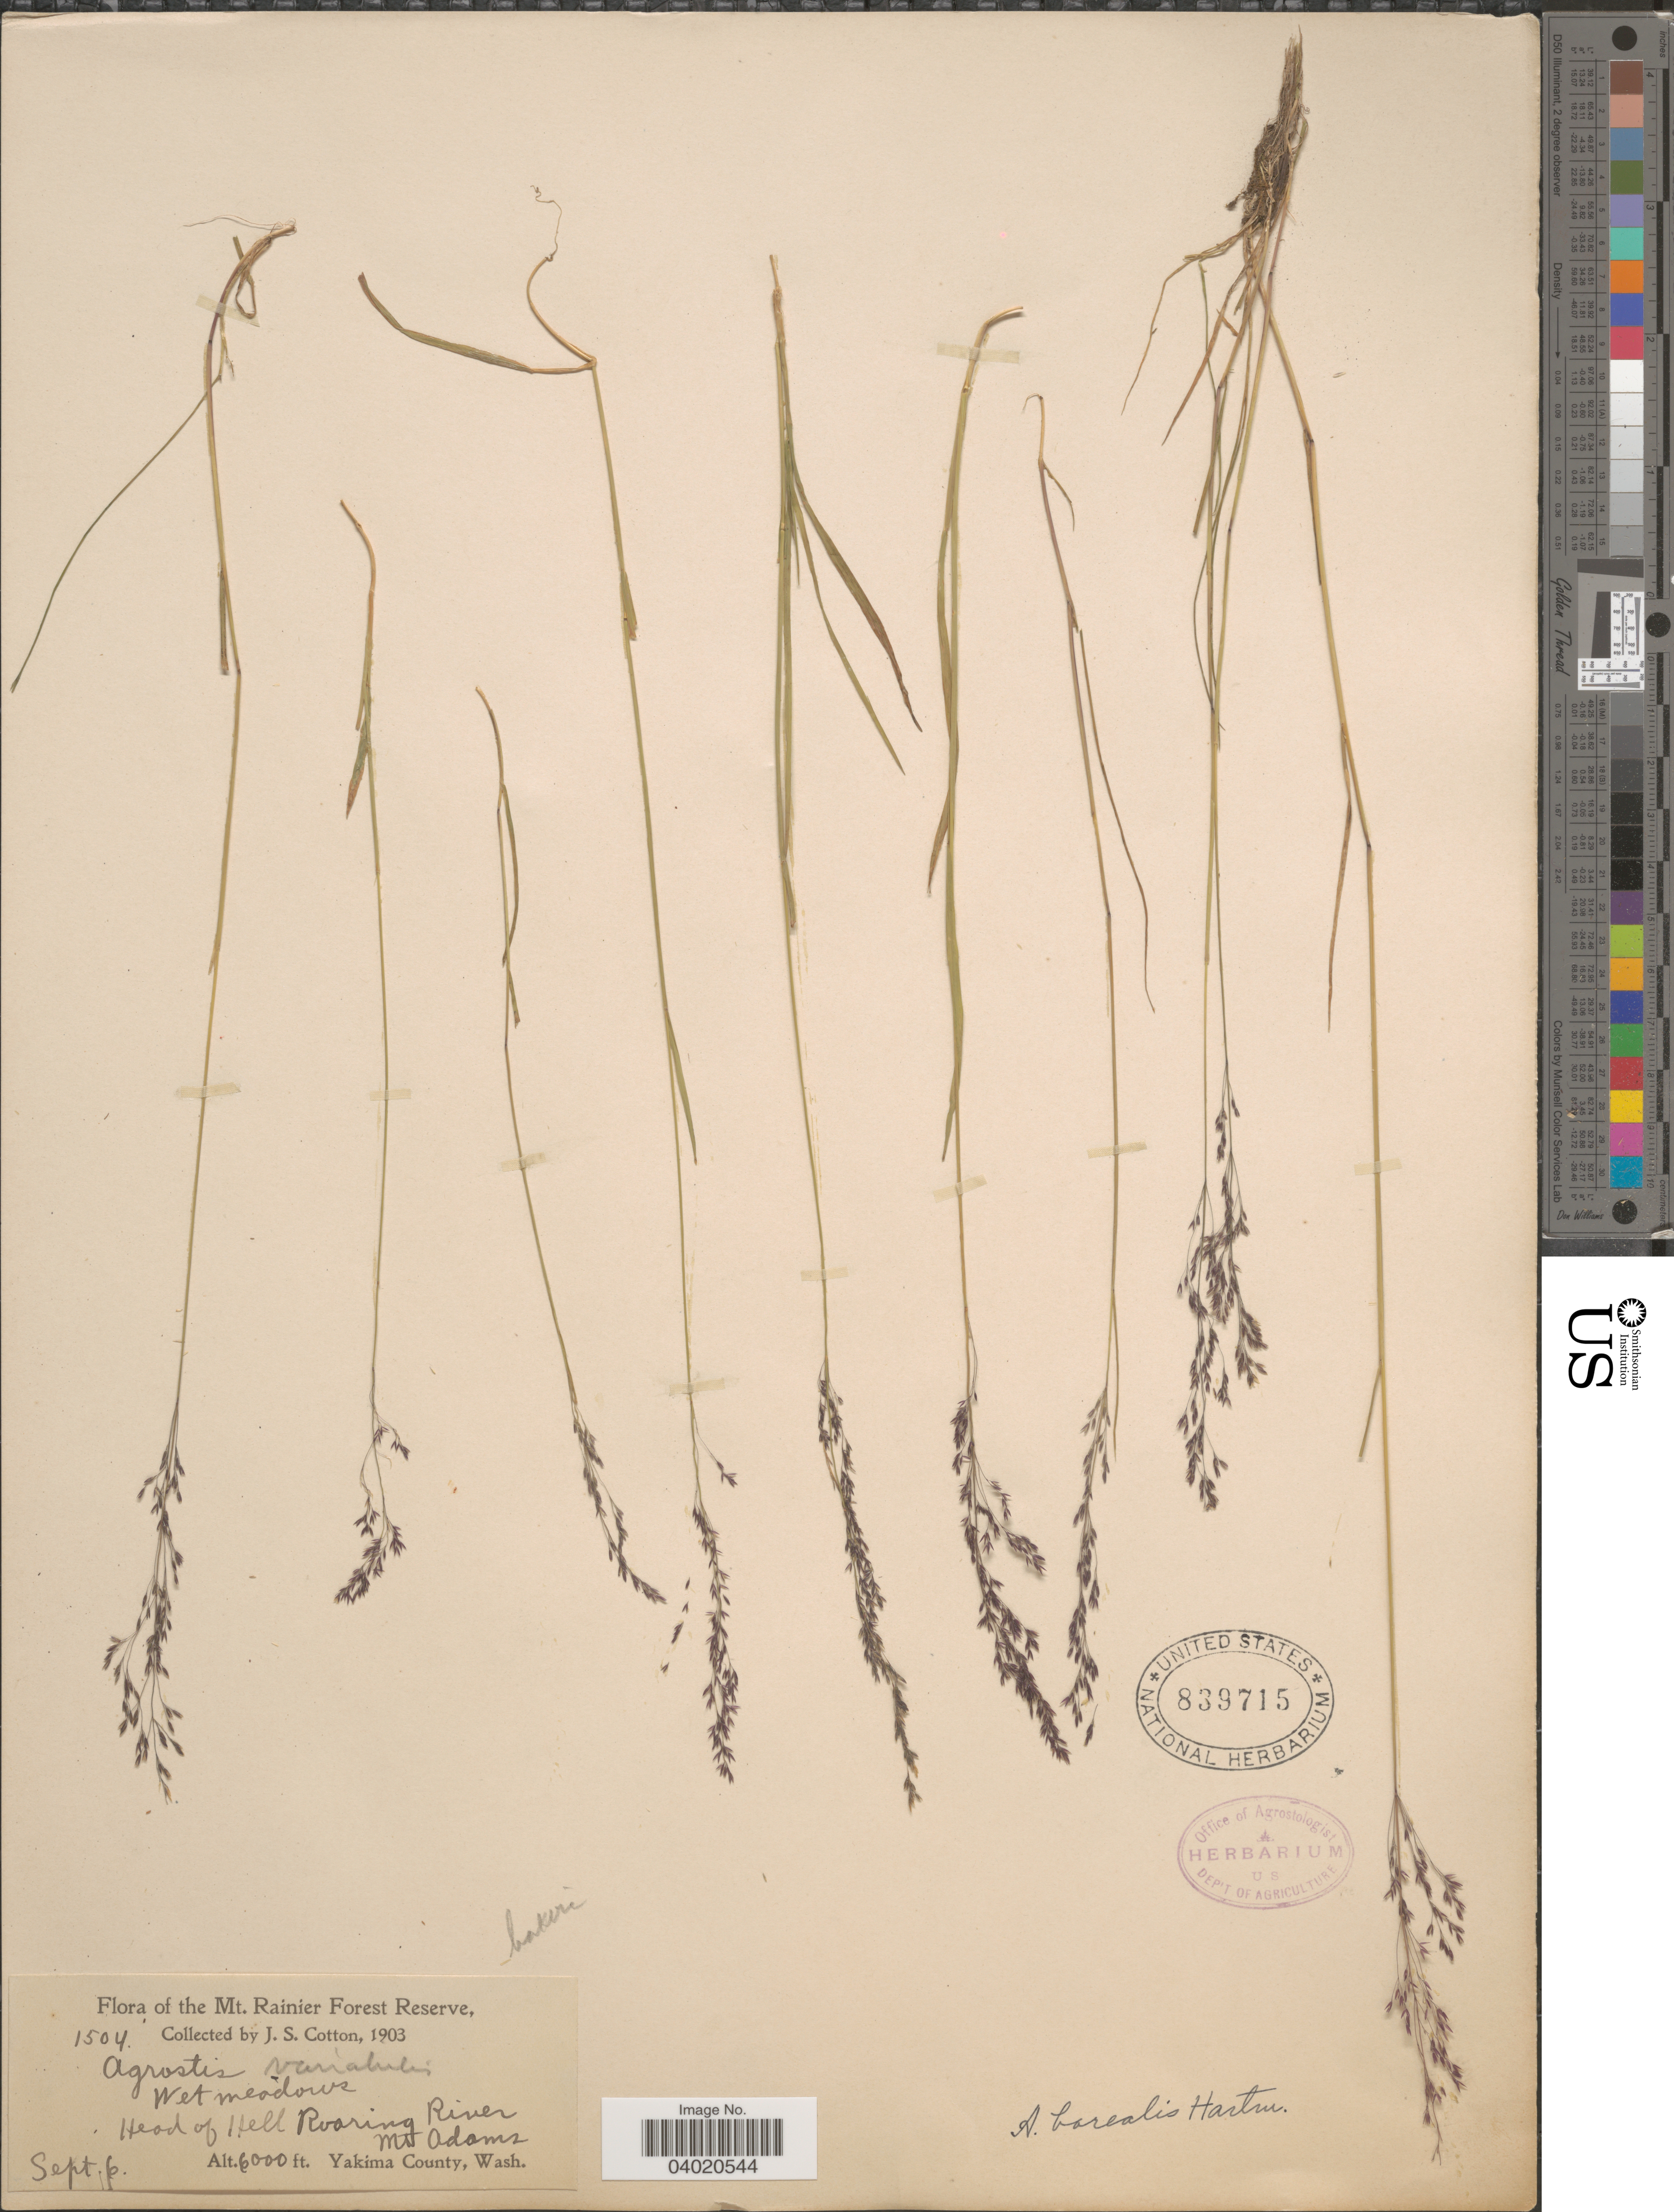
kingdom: Plantae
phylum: Tracheophyta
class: Liliopsida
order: Poales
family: Poaceae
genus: Agrostis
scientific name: Agrostis idahoensis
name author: Nash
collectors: J. S. Cotton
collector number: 1504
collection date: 1903-09-06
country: United States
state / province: Washington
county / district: Yakima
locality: Mt. Rainier Forest Reserve. Head of Hell Roaring River. Mt. Adams. Yakima County.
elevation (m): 1829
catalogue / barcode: US 839715